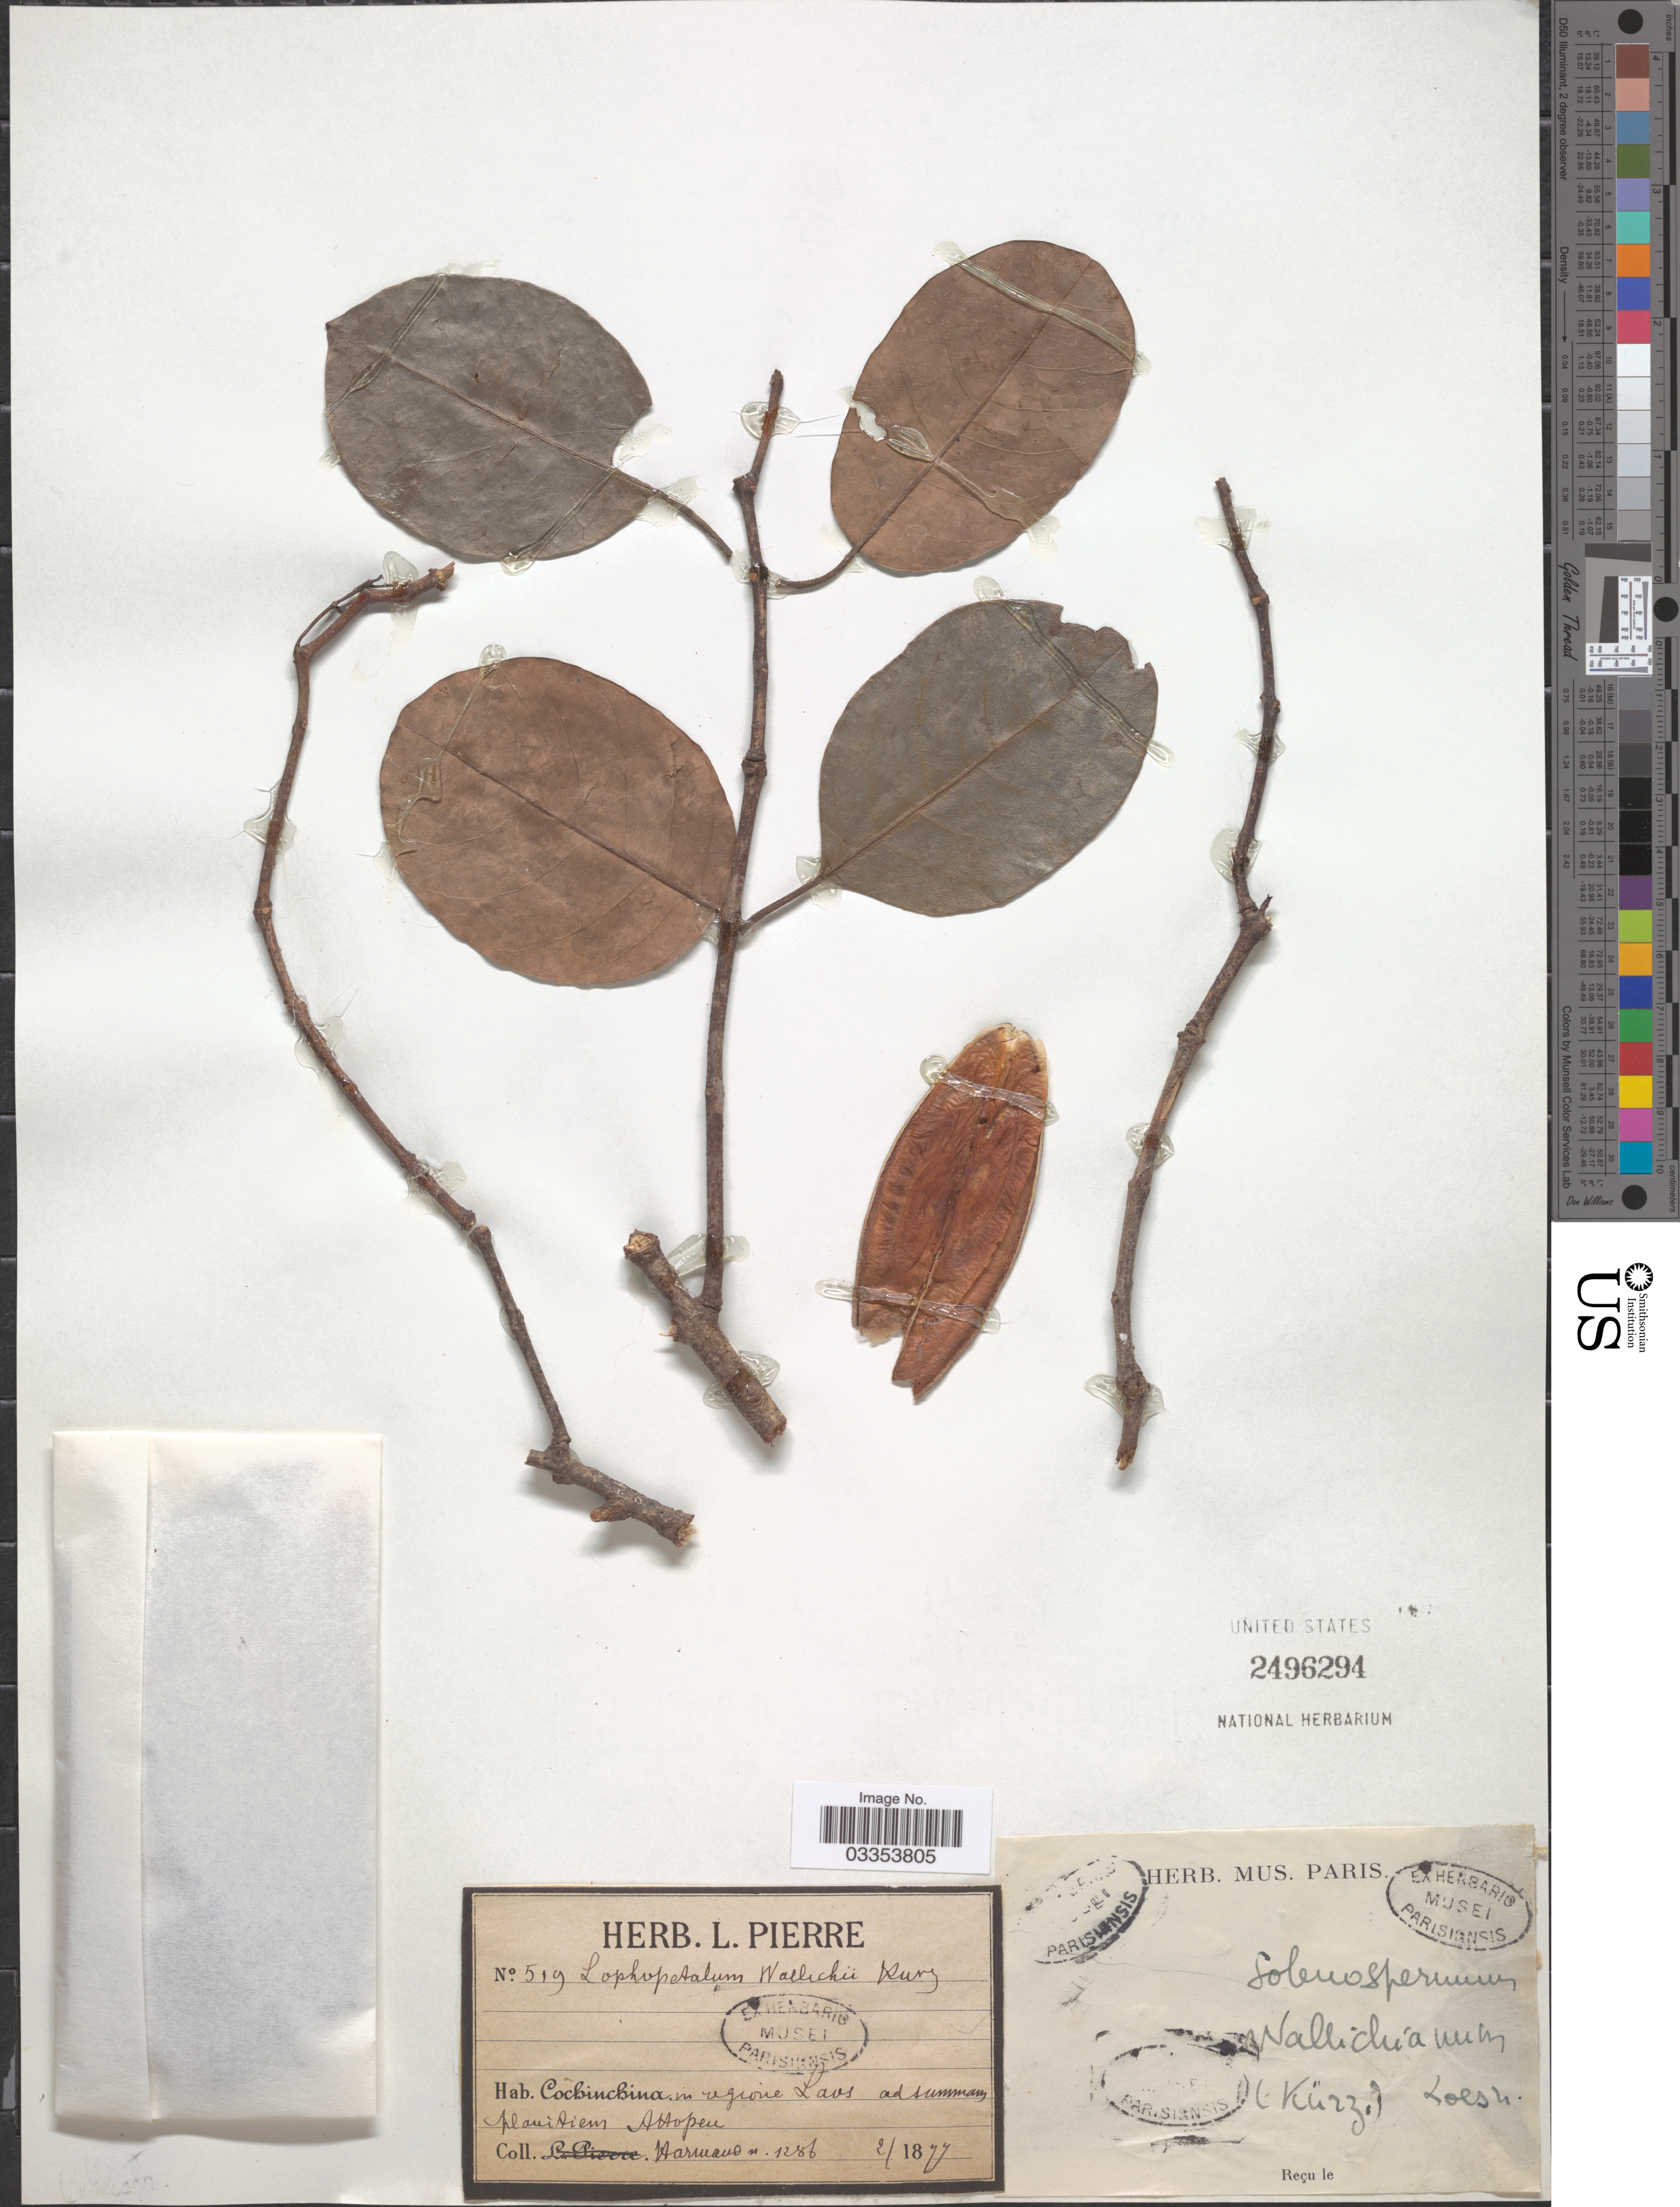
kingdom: Plantae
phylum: Tracheophyta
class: Magnoliopsida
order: Celastrales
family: Celastraceae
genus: Lophopetalum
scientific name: Lophopetalum wallichii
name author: Kurz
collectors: Harmand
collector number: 1286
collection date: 1877-02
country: Laos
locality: Cochinchina in regione Laos ad summan [interpreted] plaintien [interpreted] Atapeu [interpreted].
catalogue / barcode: US 2496294